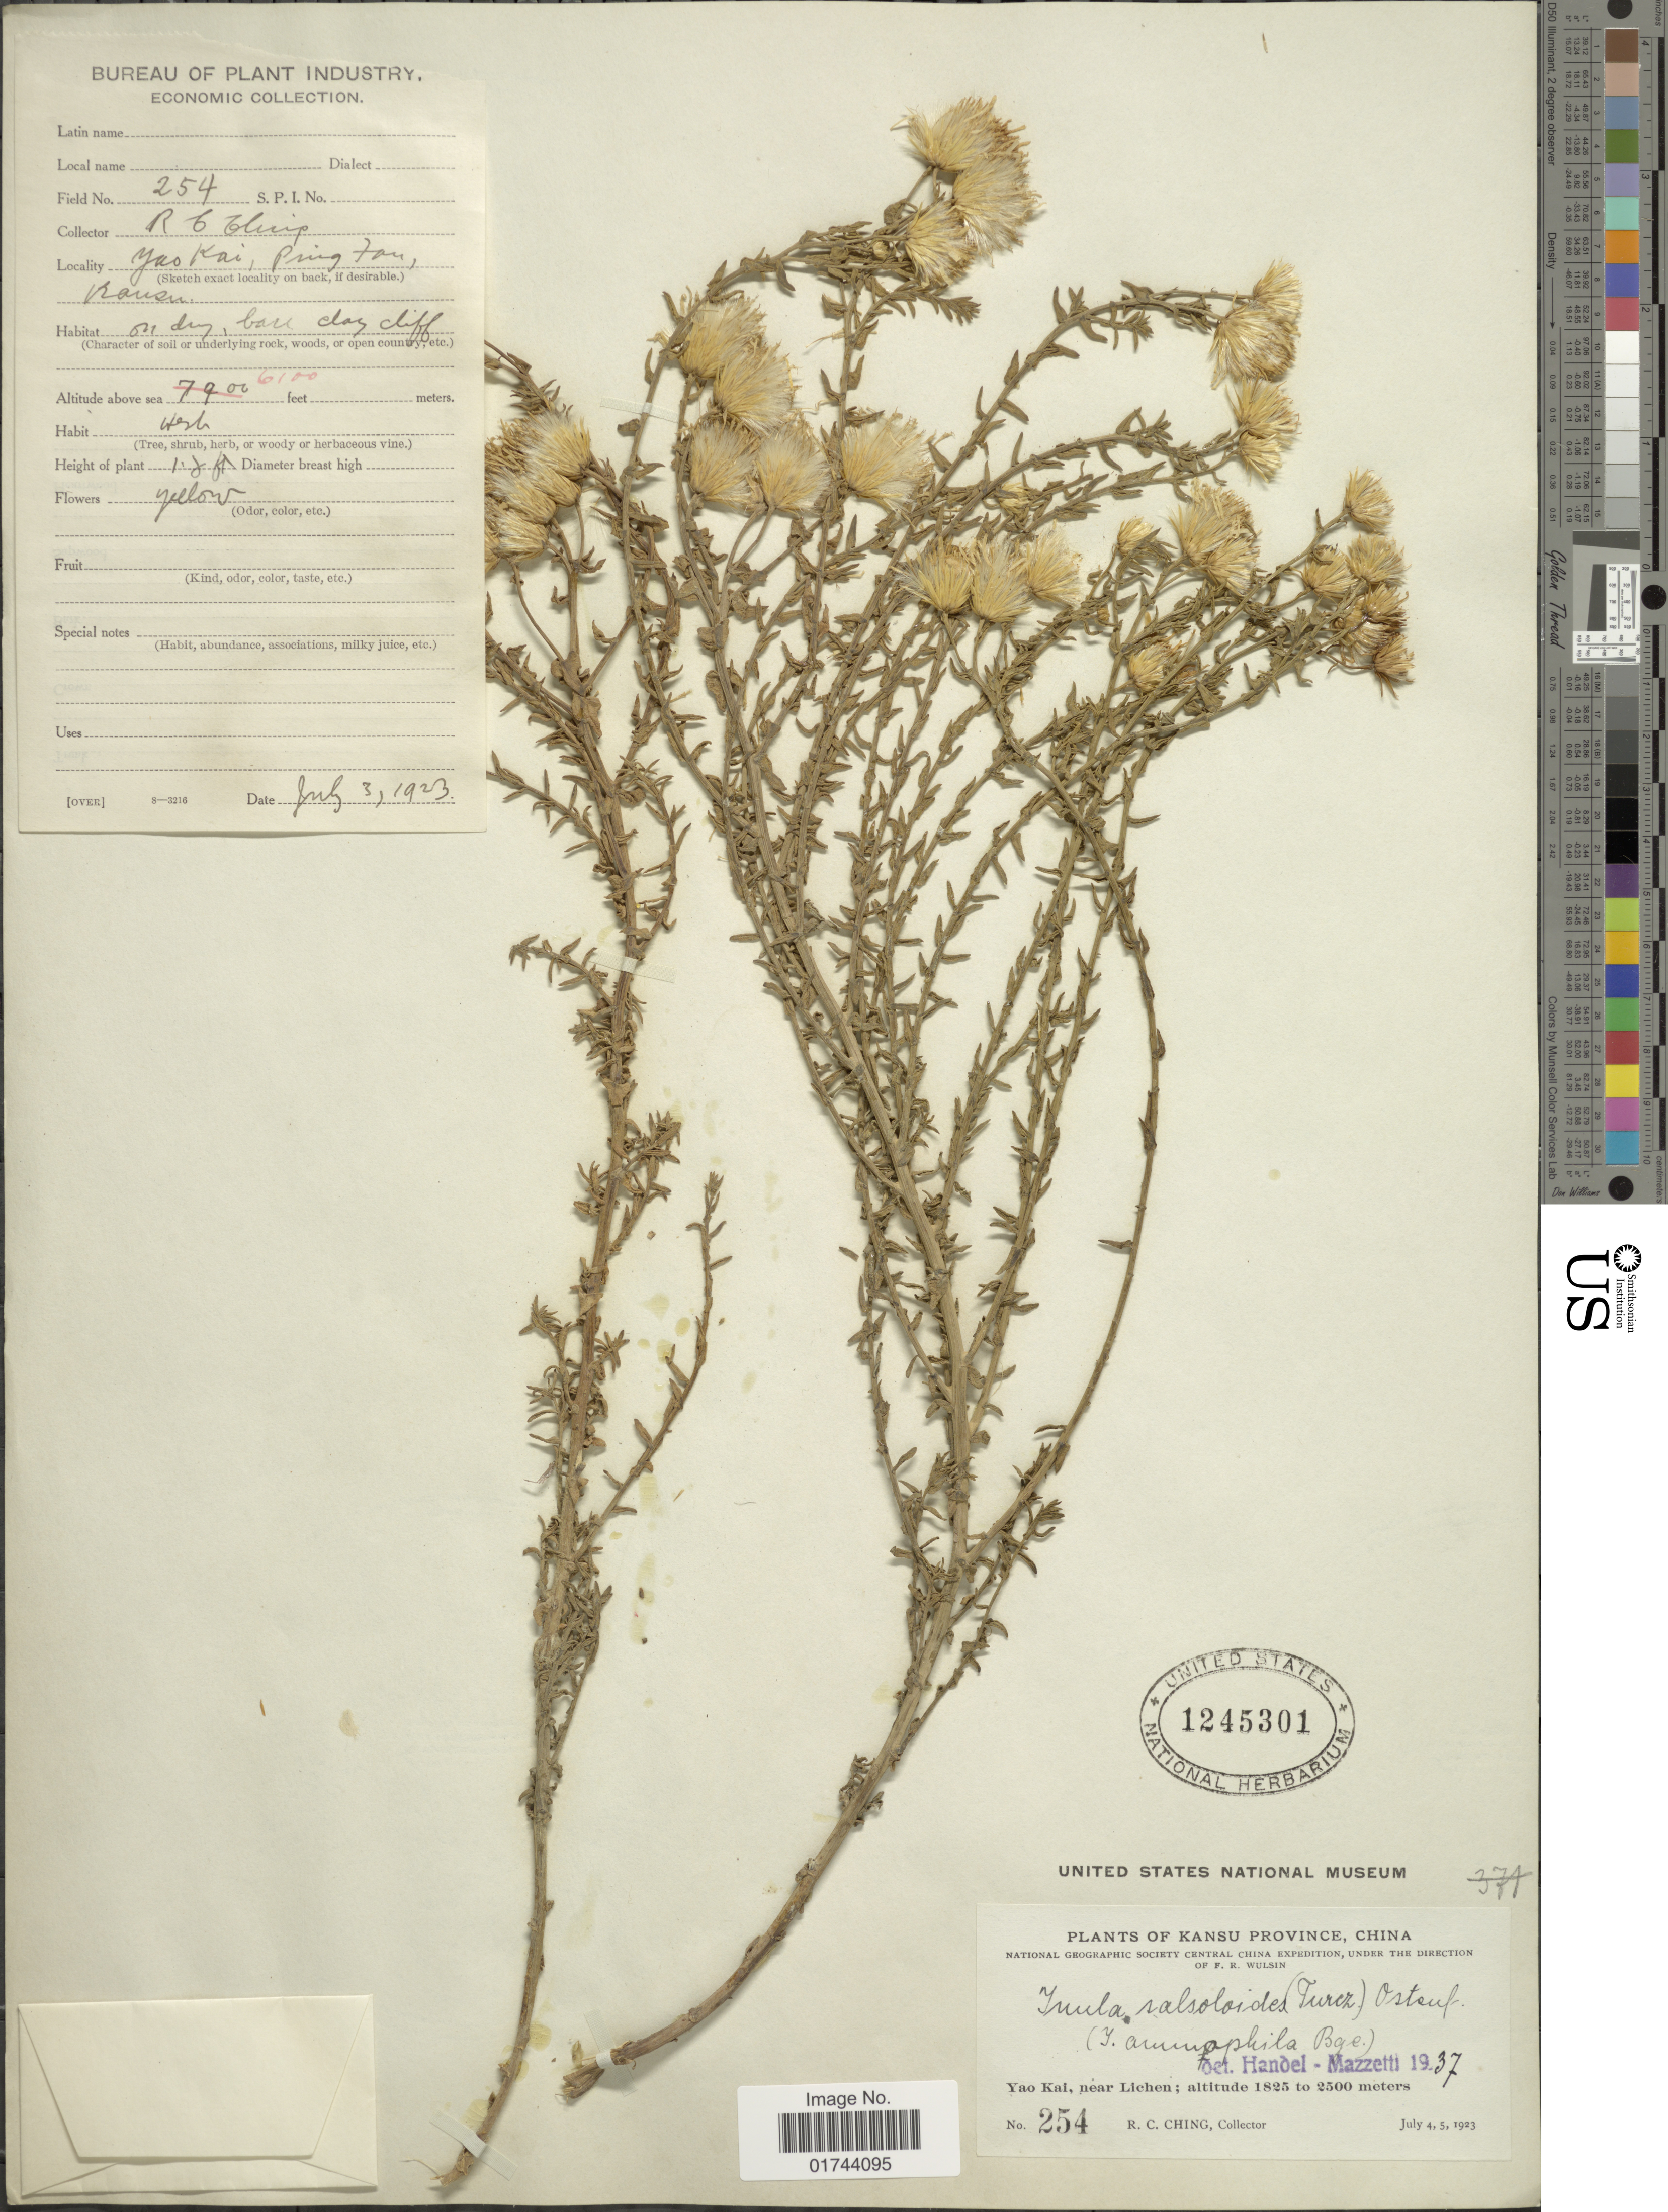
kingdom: Plantae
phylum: Tracheophyta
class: Magnoliopsida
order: Asterales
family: Asteraceae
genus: Inula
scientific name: Inula salsoloides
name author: (Turcz.) Ostenf.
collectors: R. C. Ching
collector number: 254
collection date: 1923-07-03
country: China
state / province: Gansu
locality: Kansu Province, Yao Kain, near Lichen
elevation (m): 1859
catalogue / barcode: US 1245301